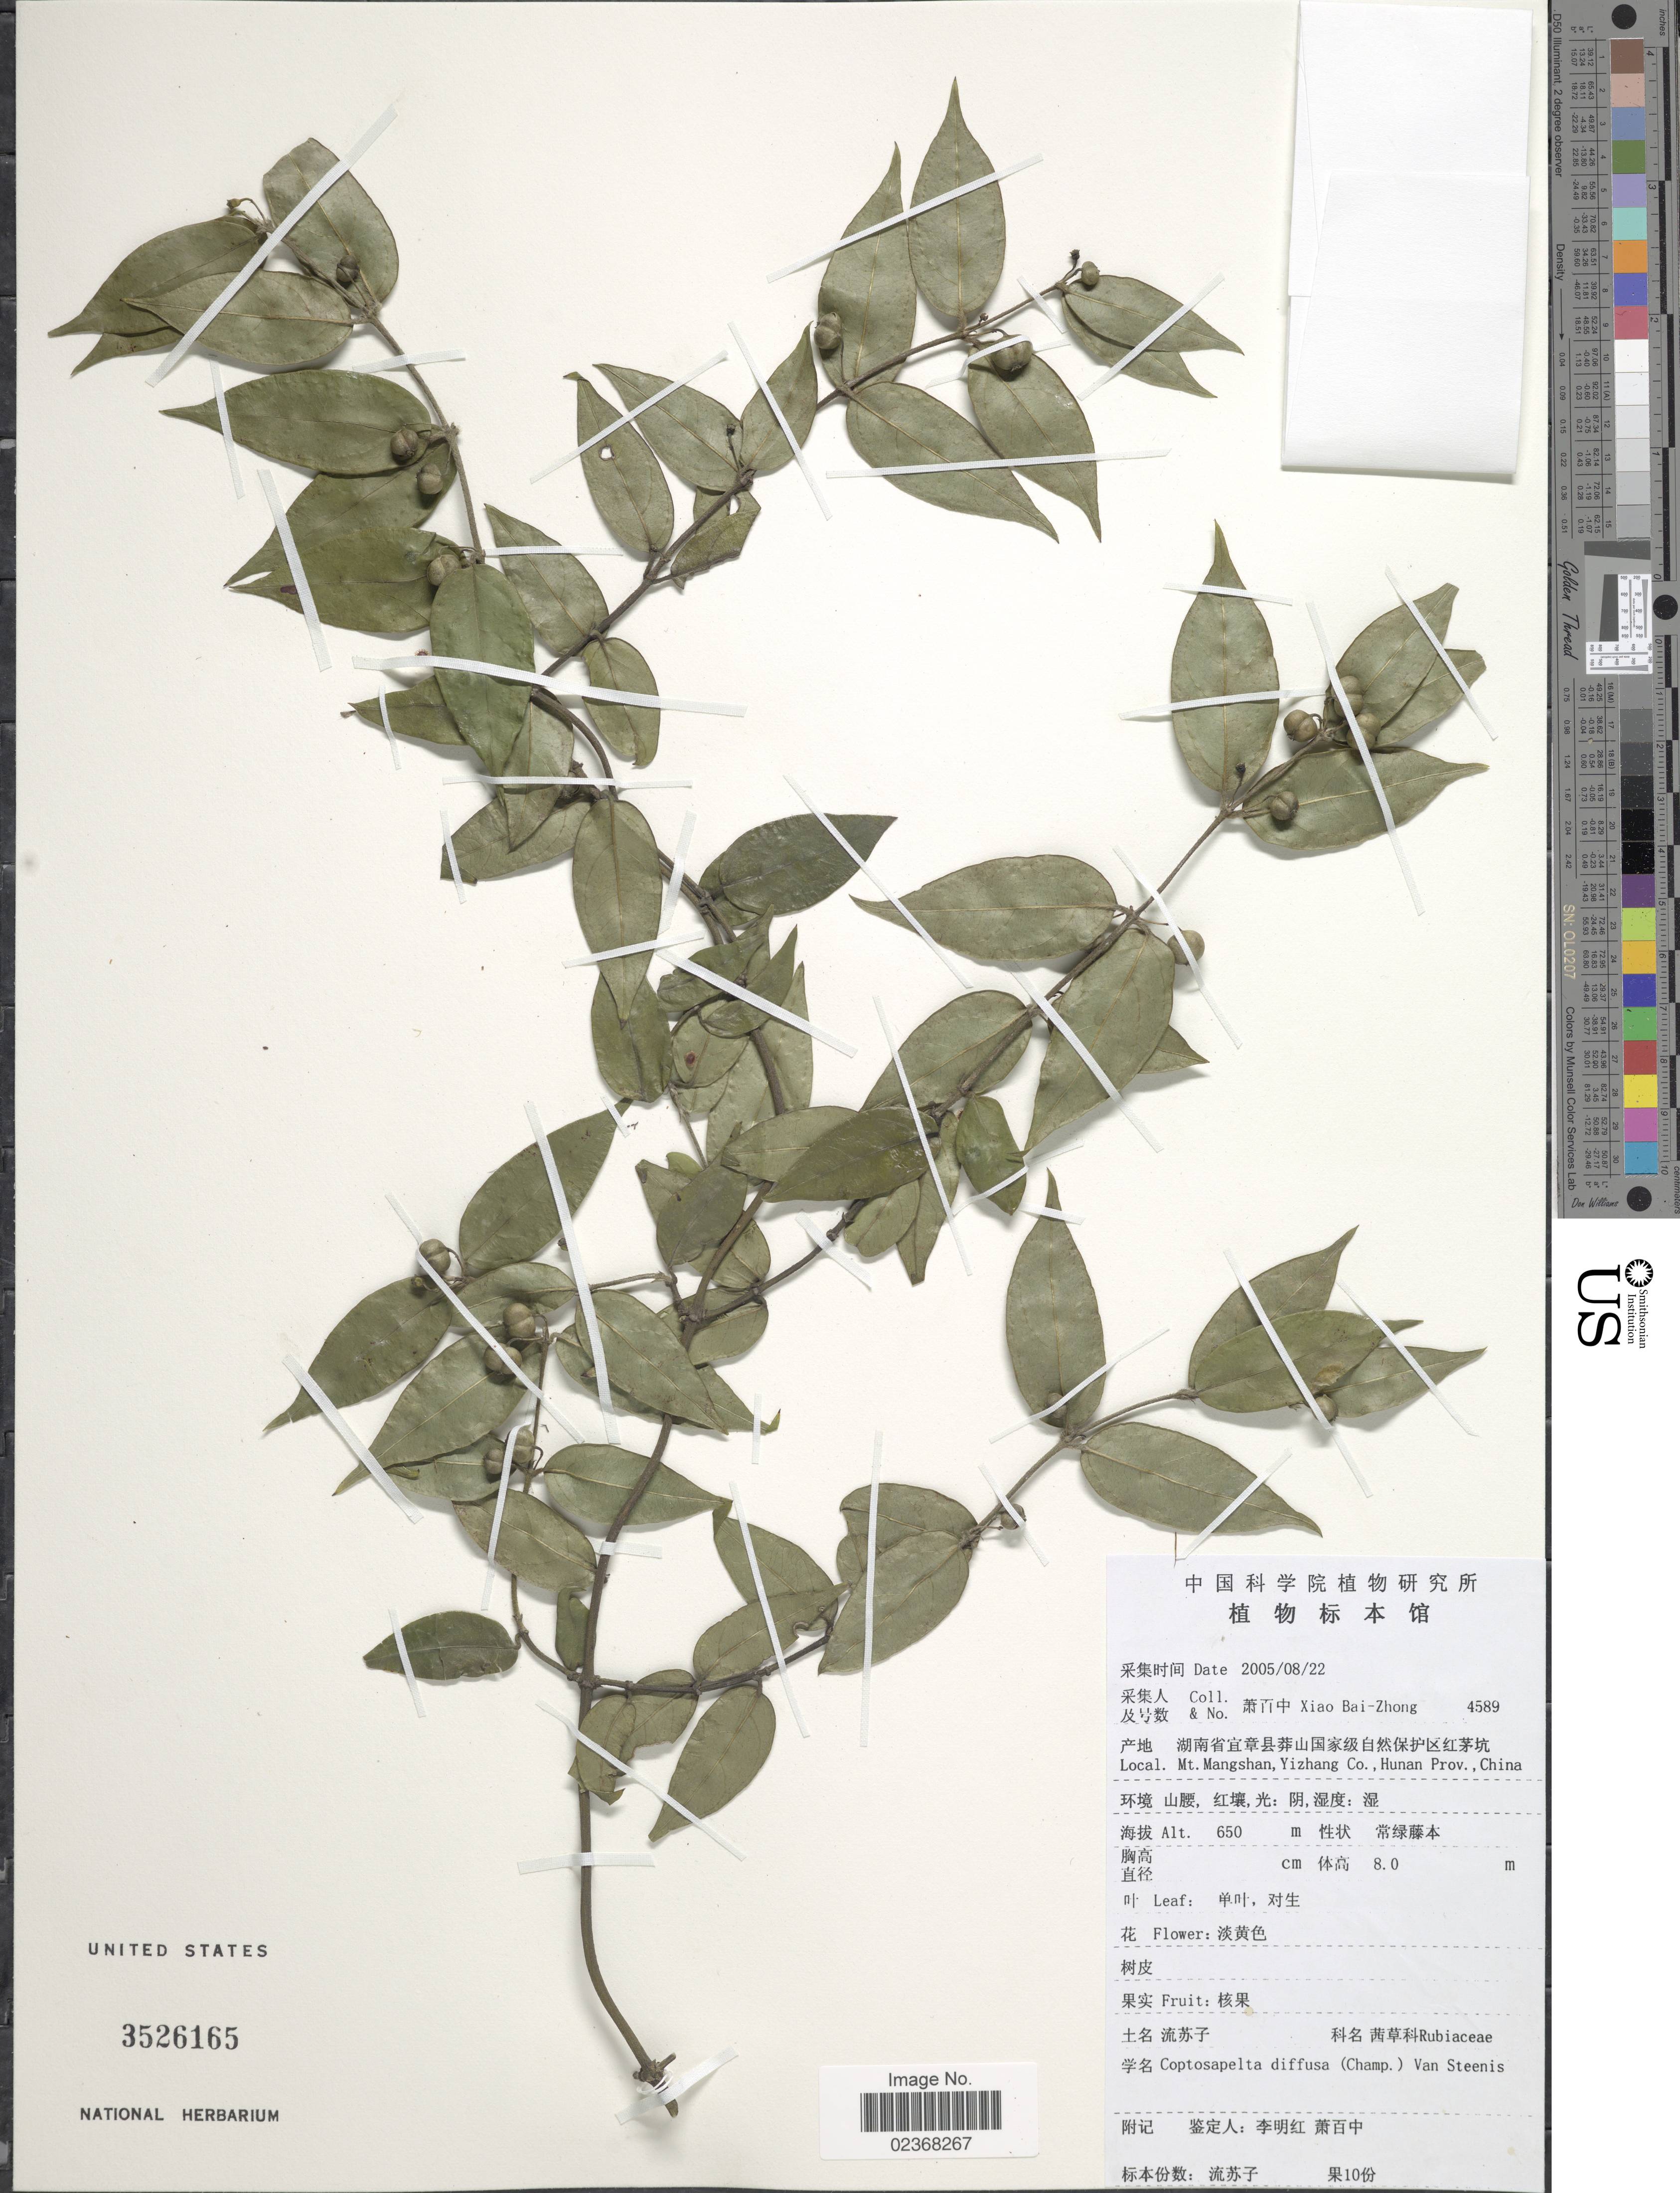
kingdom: Plantae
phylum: Tracheophyta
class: Magnoliopsida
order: Gentianales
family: Rubiaceae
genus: Coptosapelta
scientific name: Coptosapelta diffusa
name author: (Champ. ex Benth.) Steenis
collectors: B. Z. Xiao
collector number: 4589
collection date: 2005-08-22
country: China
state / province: Hunan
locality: Mt. Mangshan, Yizhang Co.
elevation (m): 650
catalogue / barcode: US 3526165